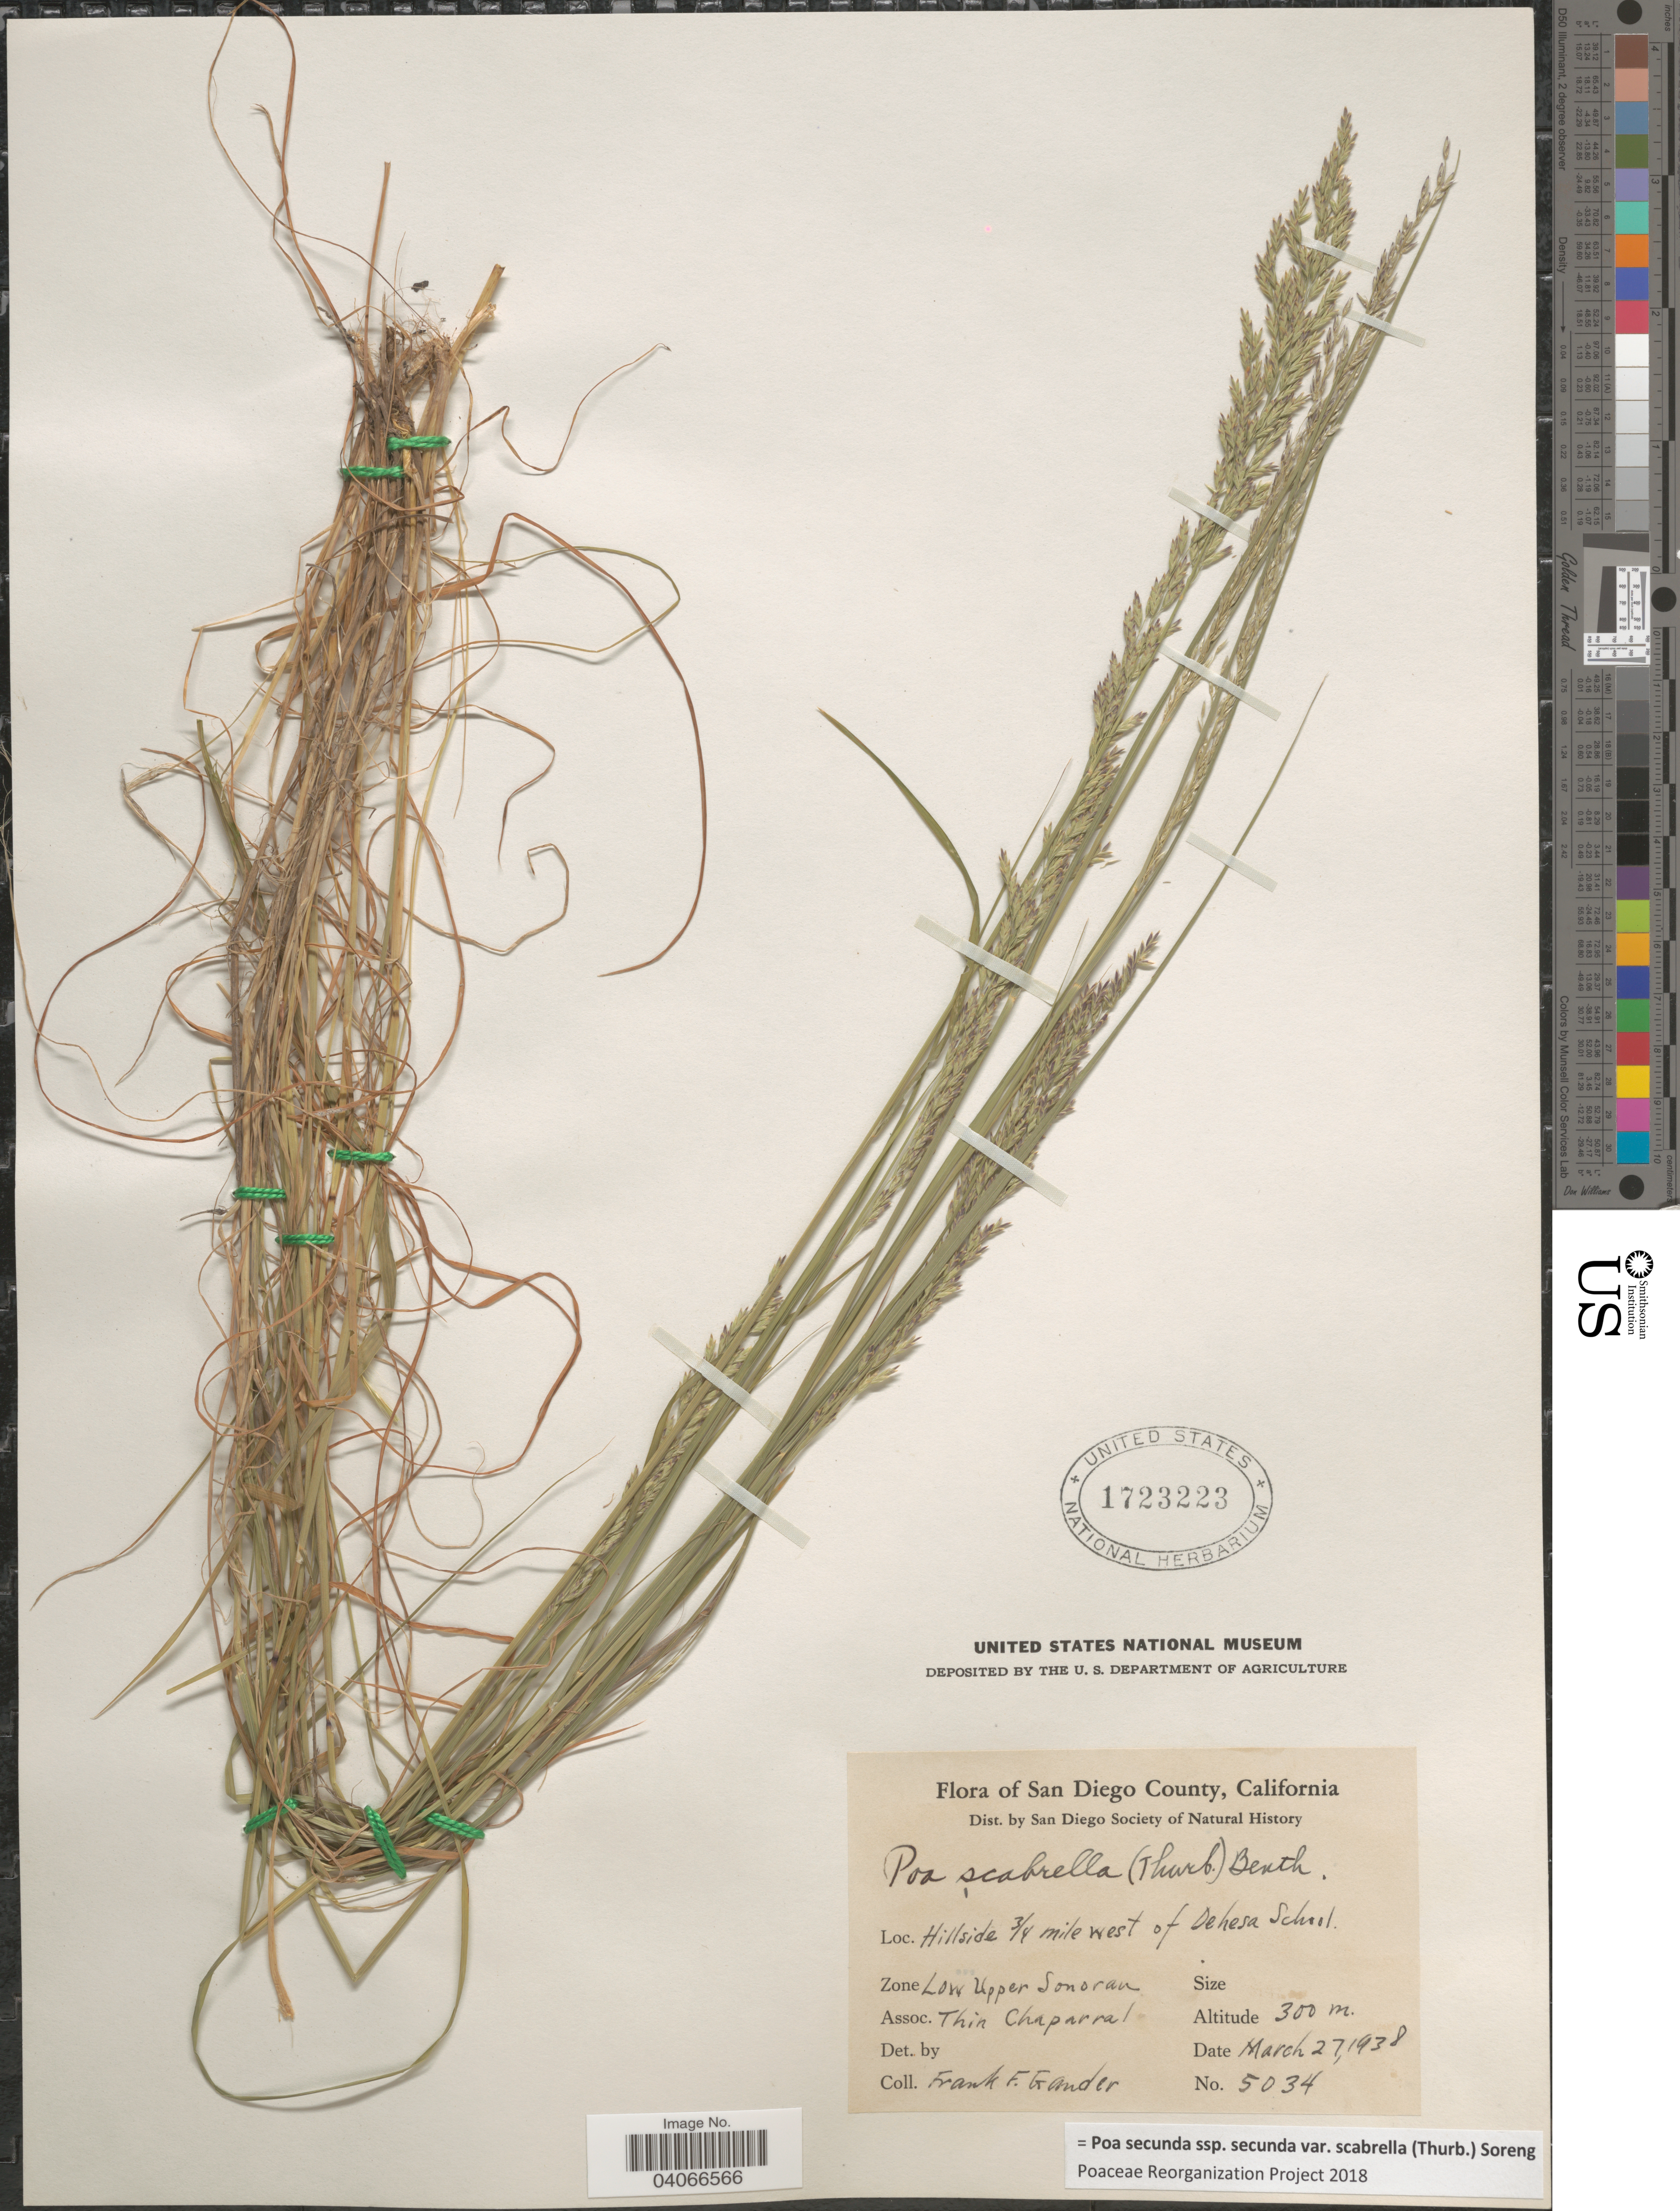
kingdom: Plantae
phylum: Tracheophyta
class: Liliopsida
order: Poales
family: Poaceae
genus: Poa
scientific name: Poa secunda subsp. secunda var. scabrella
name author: (Thurb.) Soreng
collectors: F. Gander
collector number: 5034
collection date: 1938-03-27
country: United States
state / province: California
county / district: San Diego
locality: San Diego County. Hillside ¾ mile west of Dehesa School. Zone Low Upper Sonoran.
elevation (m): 300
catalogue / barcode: US 1723223